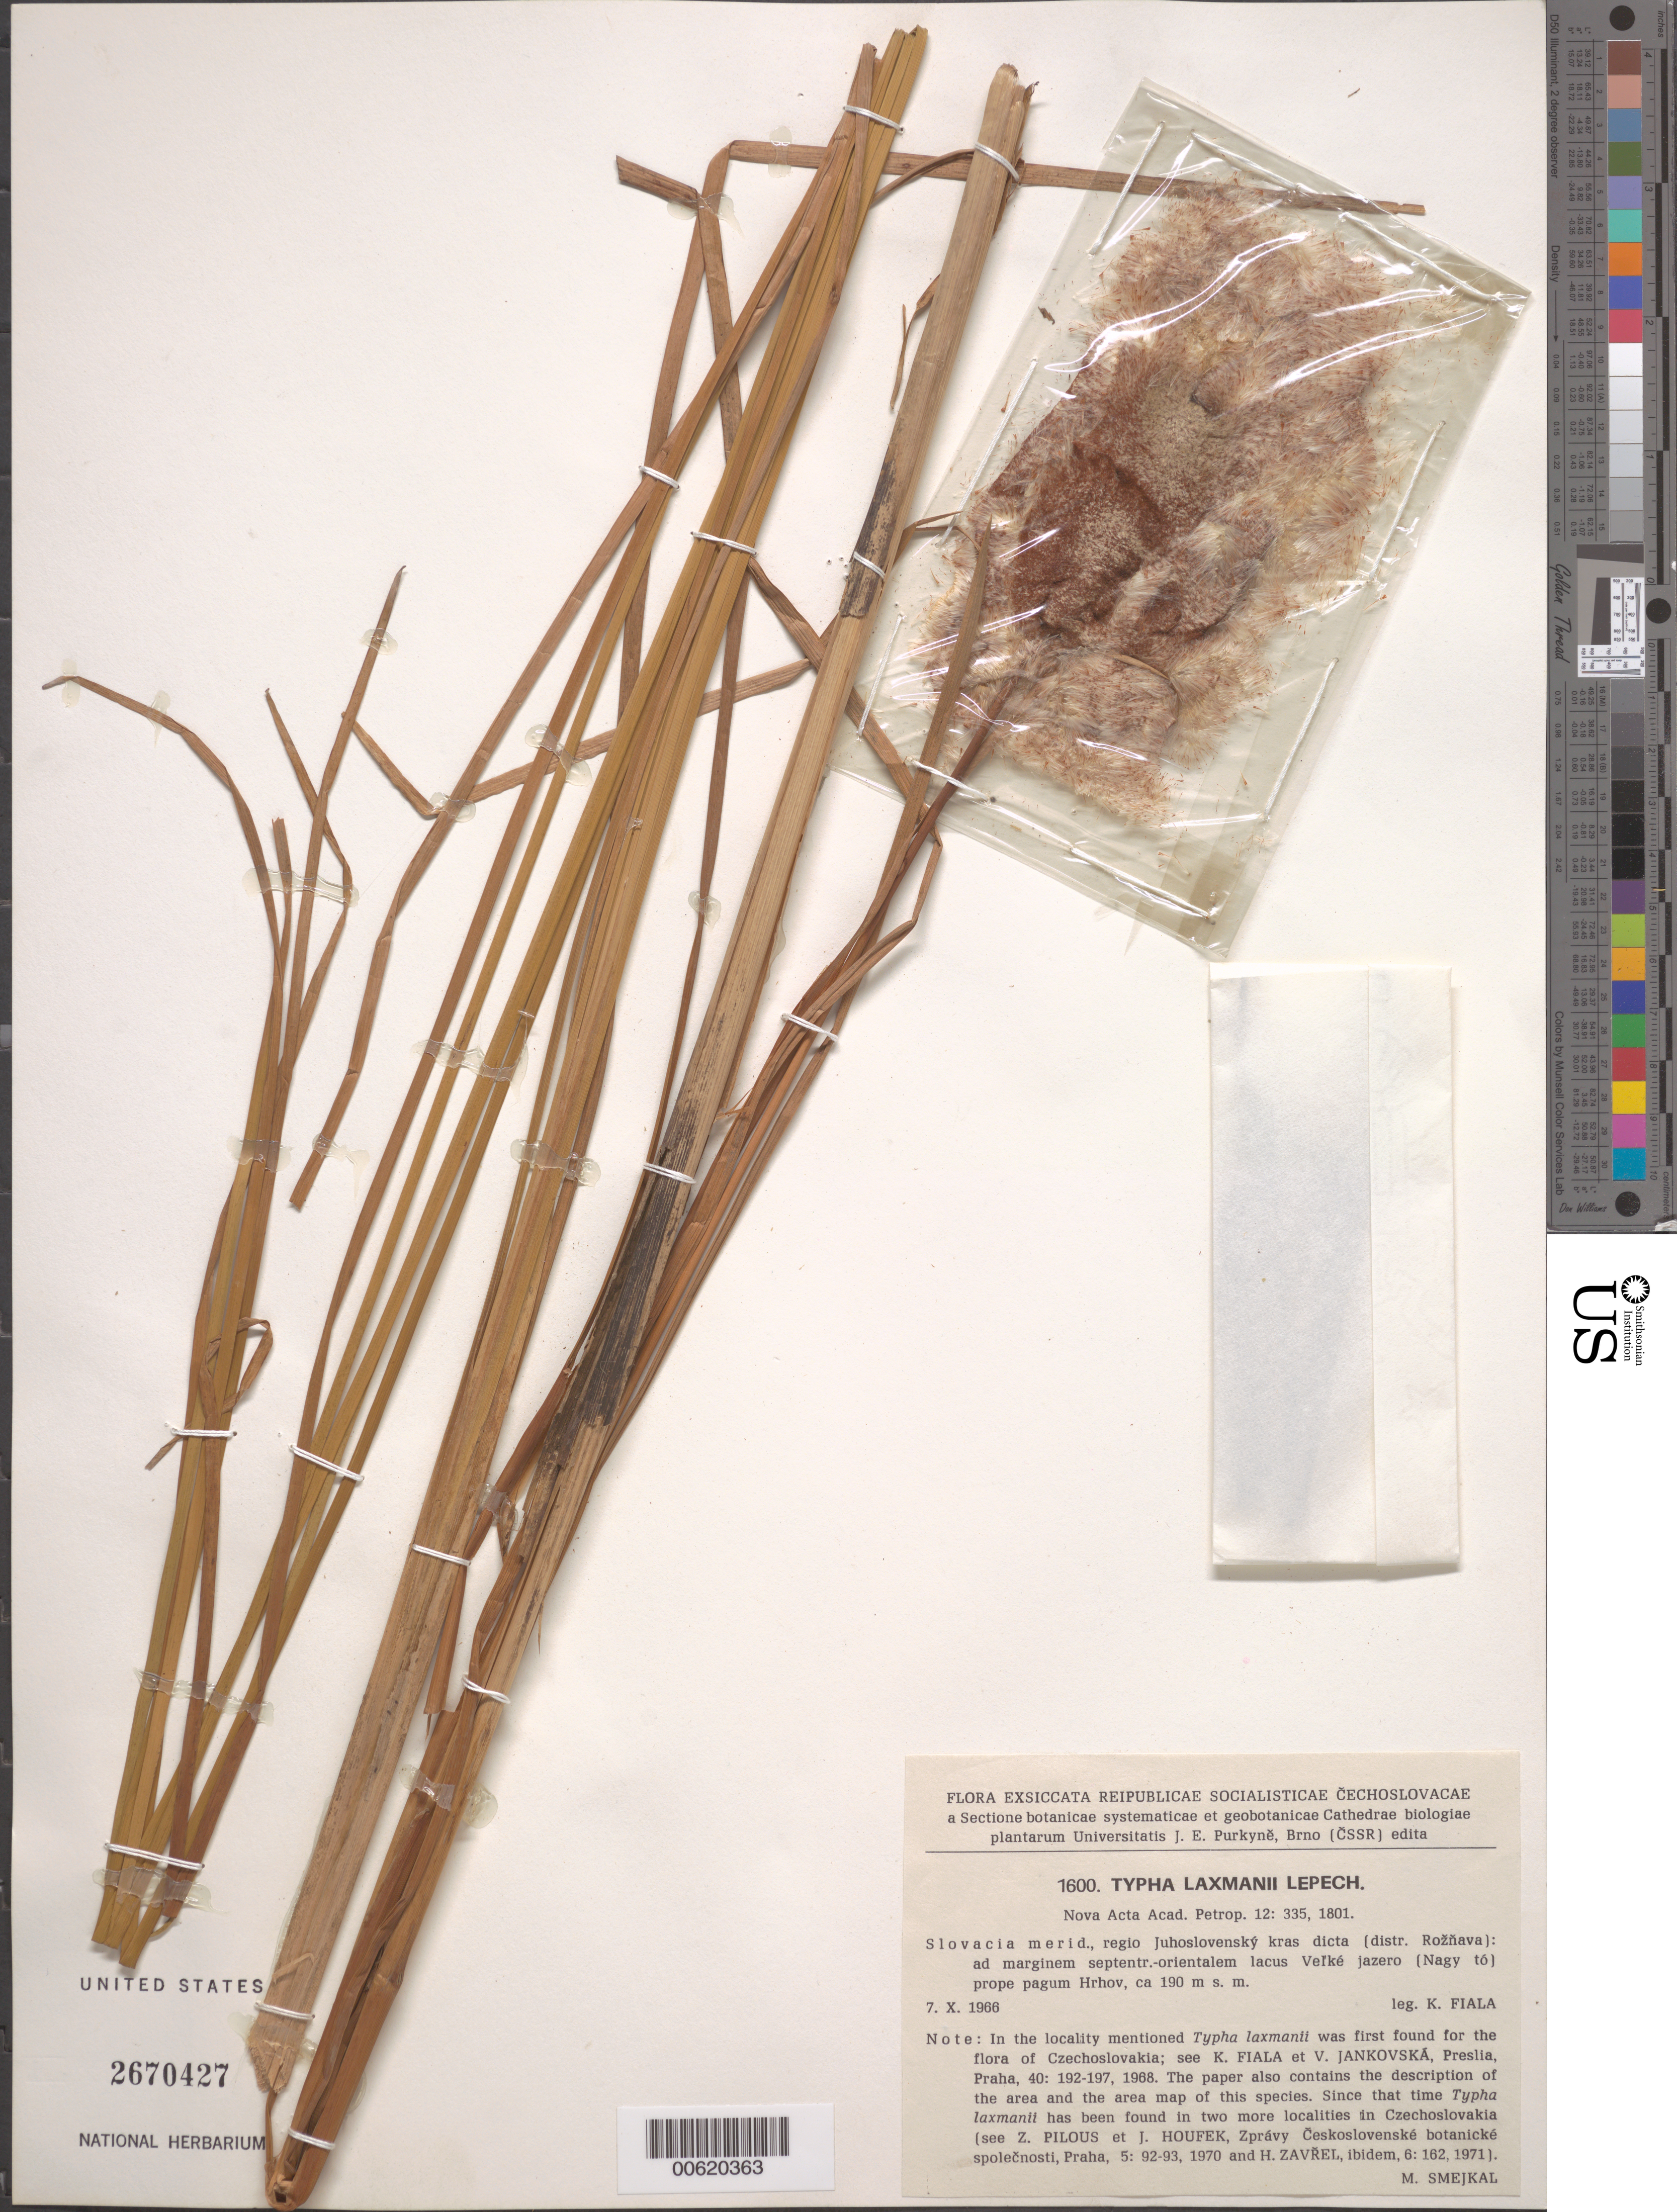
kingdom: Plantae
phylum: Tracheophyta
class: Liliopsida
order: Poales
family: Typhaceae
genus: Typha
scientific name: Typha laxmannii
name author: Lepech.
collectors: K. Fiala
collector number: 1600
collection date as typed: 07 Oct 1966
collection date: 1966-10-07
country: Slovakia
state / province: Slovenska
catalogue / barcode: US 2670427